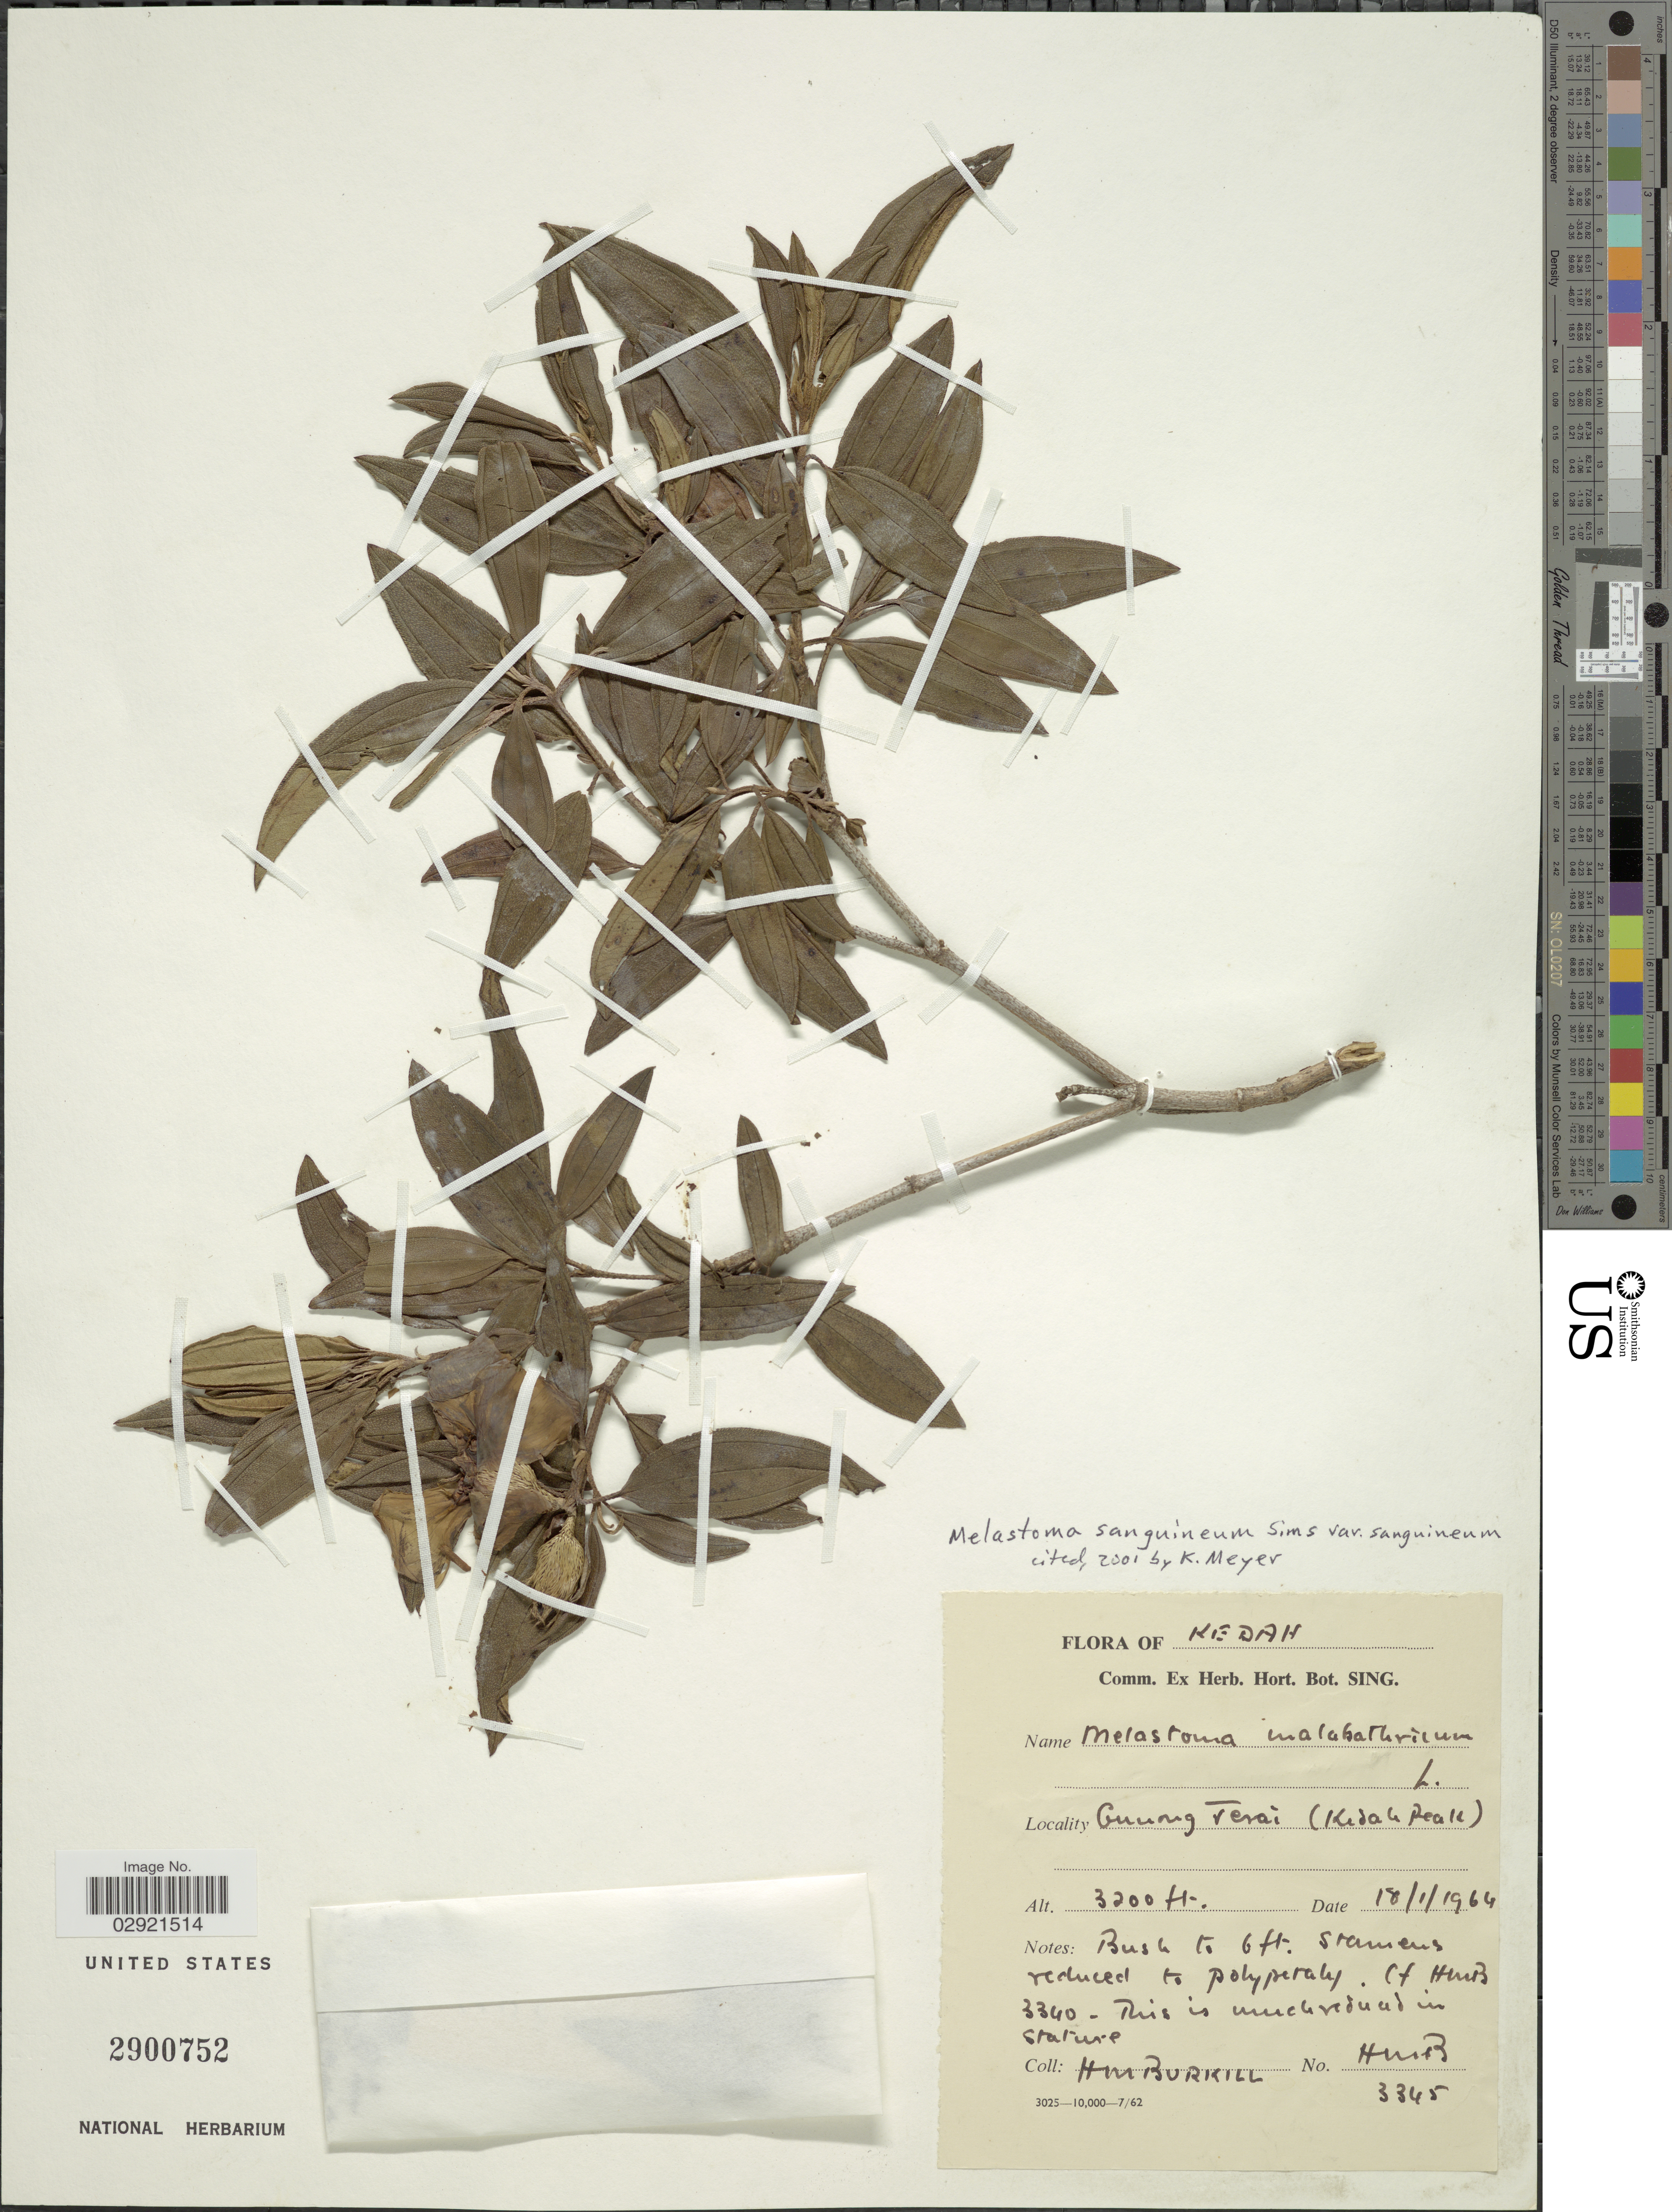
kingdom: Plantae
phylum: Tracheophyta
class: Magnoliopsida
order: Myrtales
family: Melastomataceae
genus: Melastoma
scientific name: Melastoma sanguineum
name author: Sims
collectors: H. M. Burkill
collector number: HMB3345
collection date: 1964-01-18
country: Malaysia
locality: Kedah. Gunung Jerai (Kedah Peak).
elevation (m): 975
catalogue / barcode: US 2900752